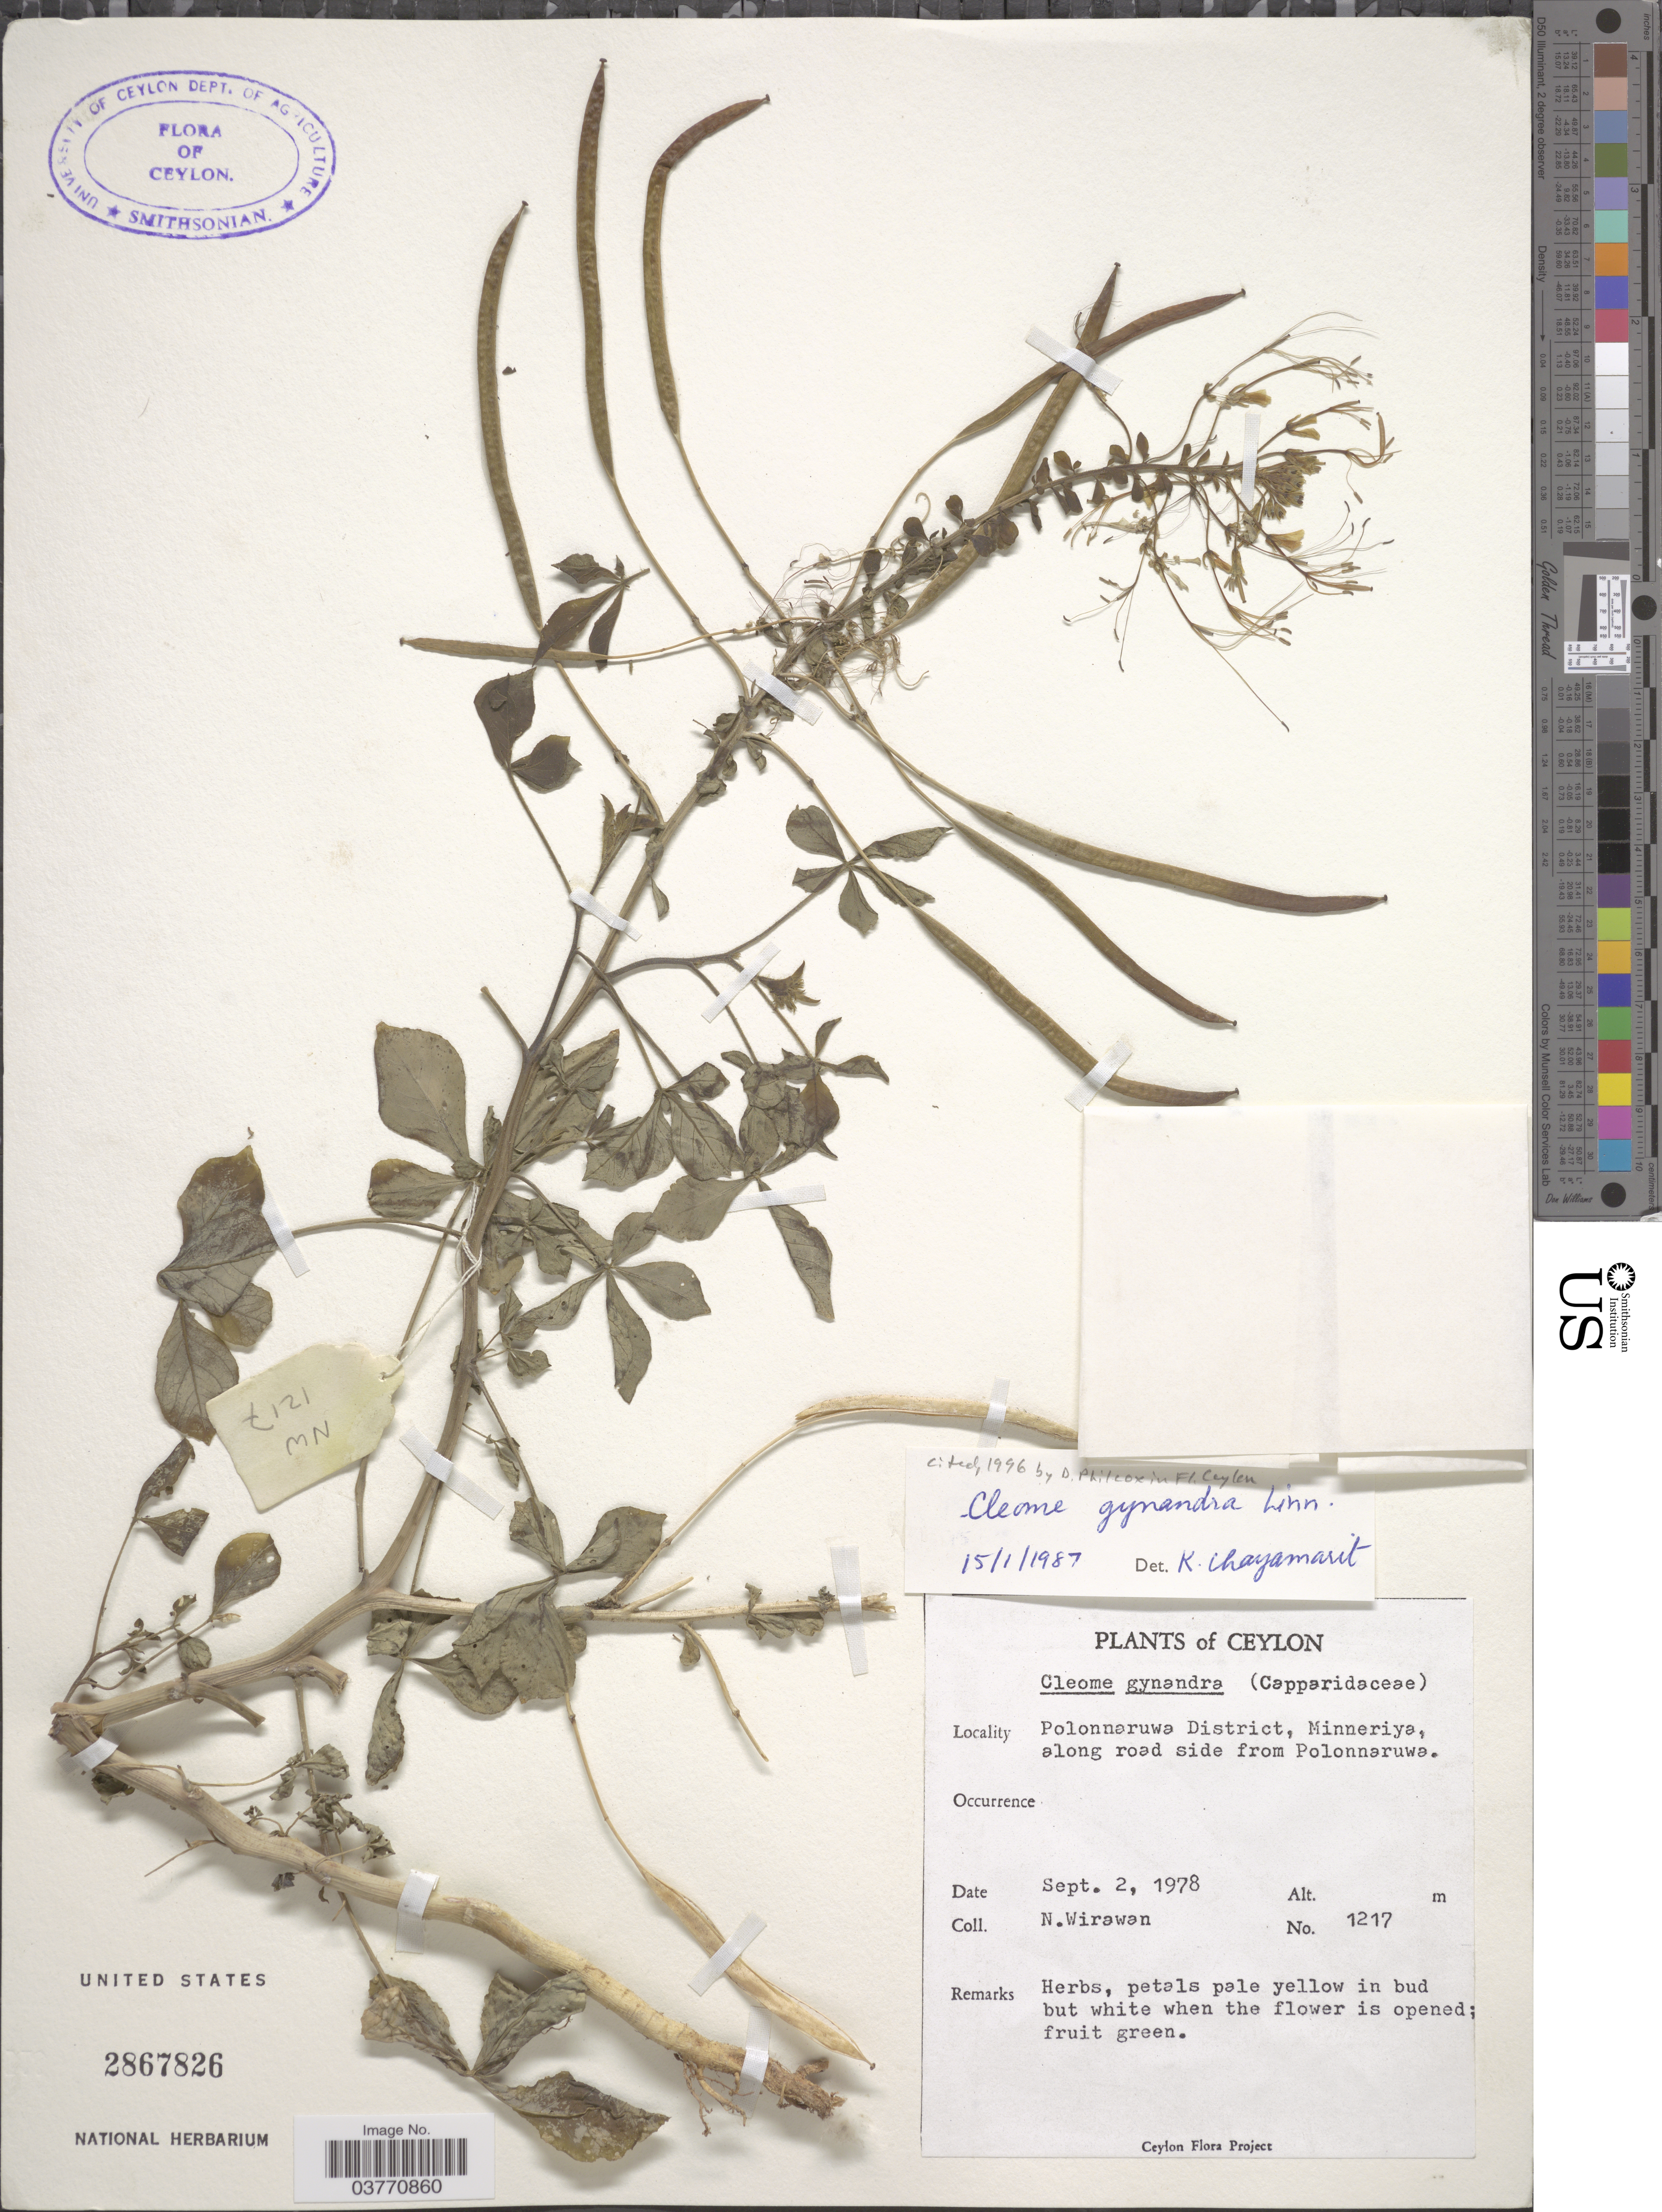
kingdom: Plantae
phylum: Tracheophyta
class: Magnoliopsida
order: Brassicales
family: Cleomaceae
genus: Gynandropsis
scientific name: Gynandropsis gynandra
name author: (L.) Briq.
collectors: N. Wirawan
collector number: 1217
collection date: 1978-09-02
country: Sri Lanka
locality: Ceylon. Polonnaruwa District, Minneriya, along road side from Polunnaruwa.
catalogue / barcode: US 2867826